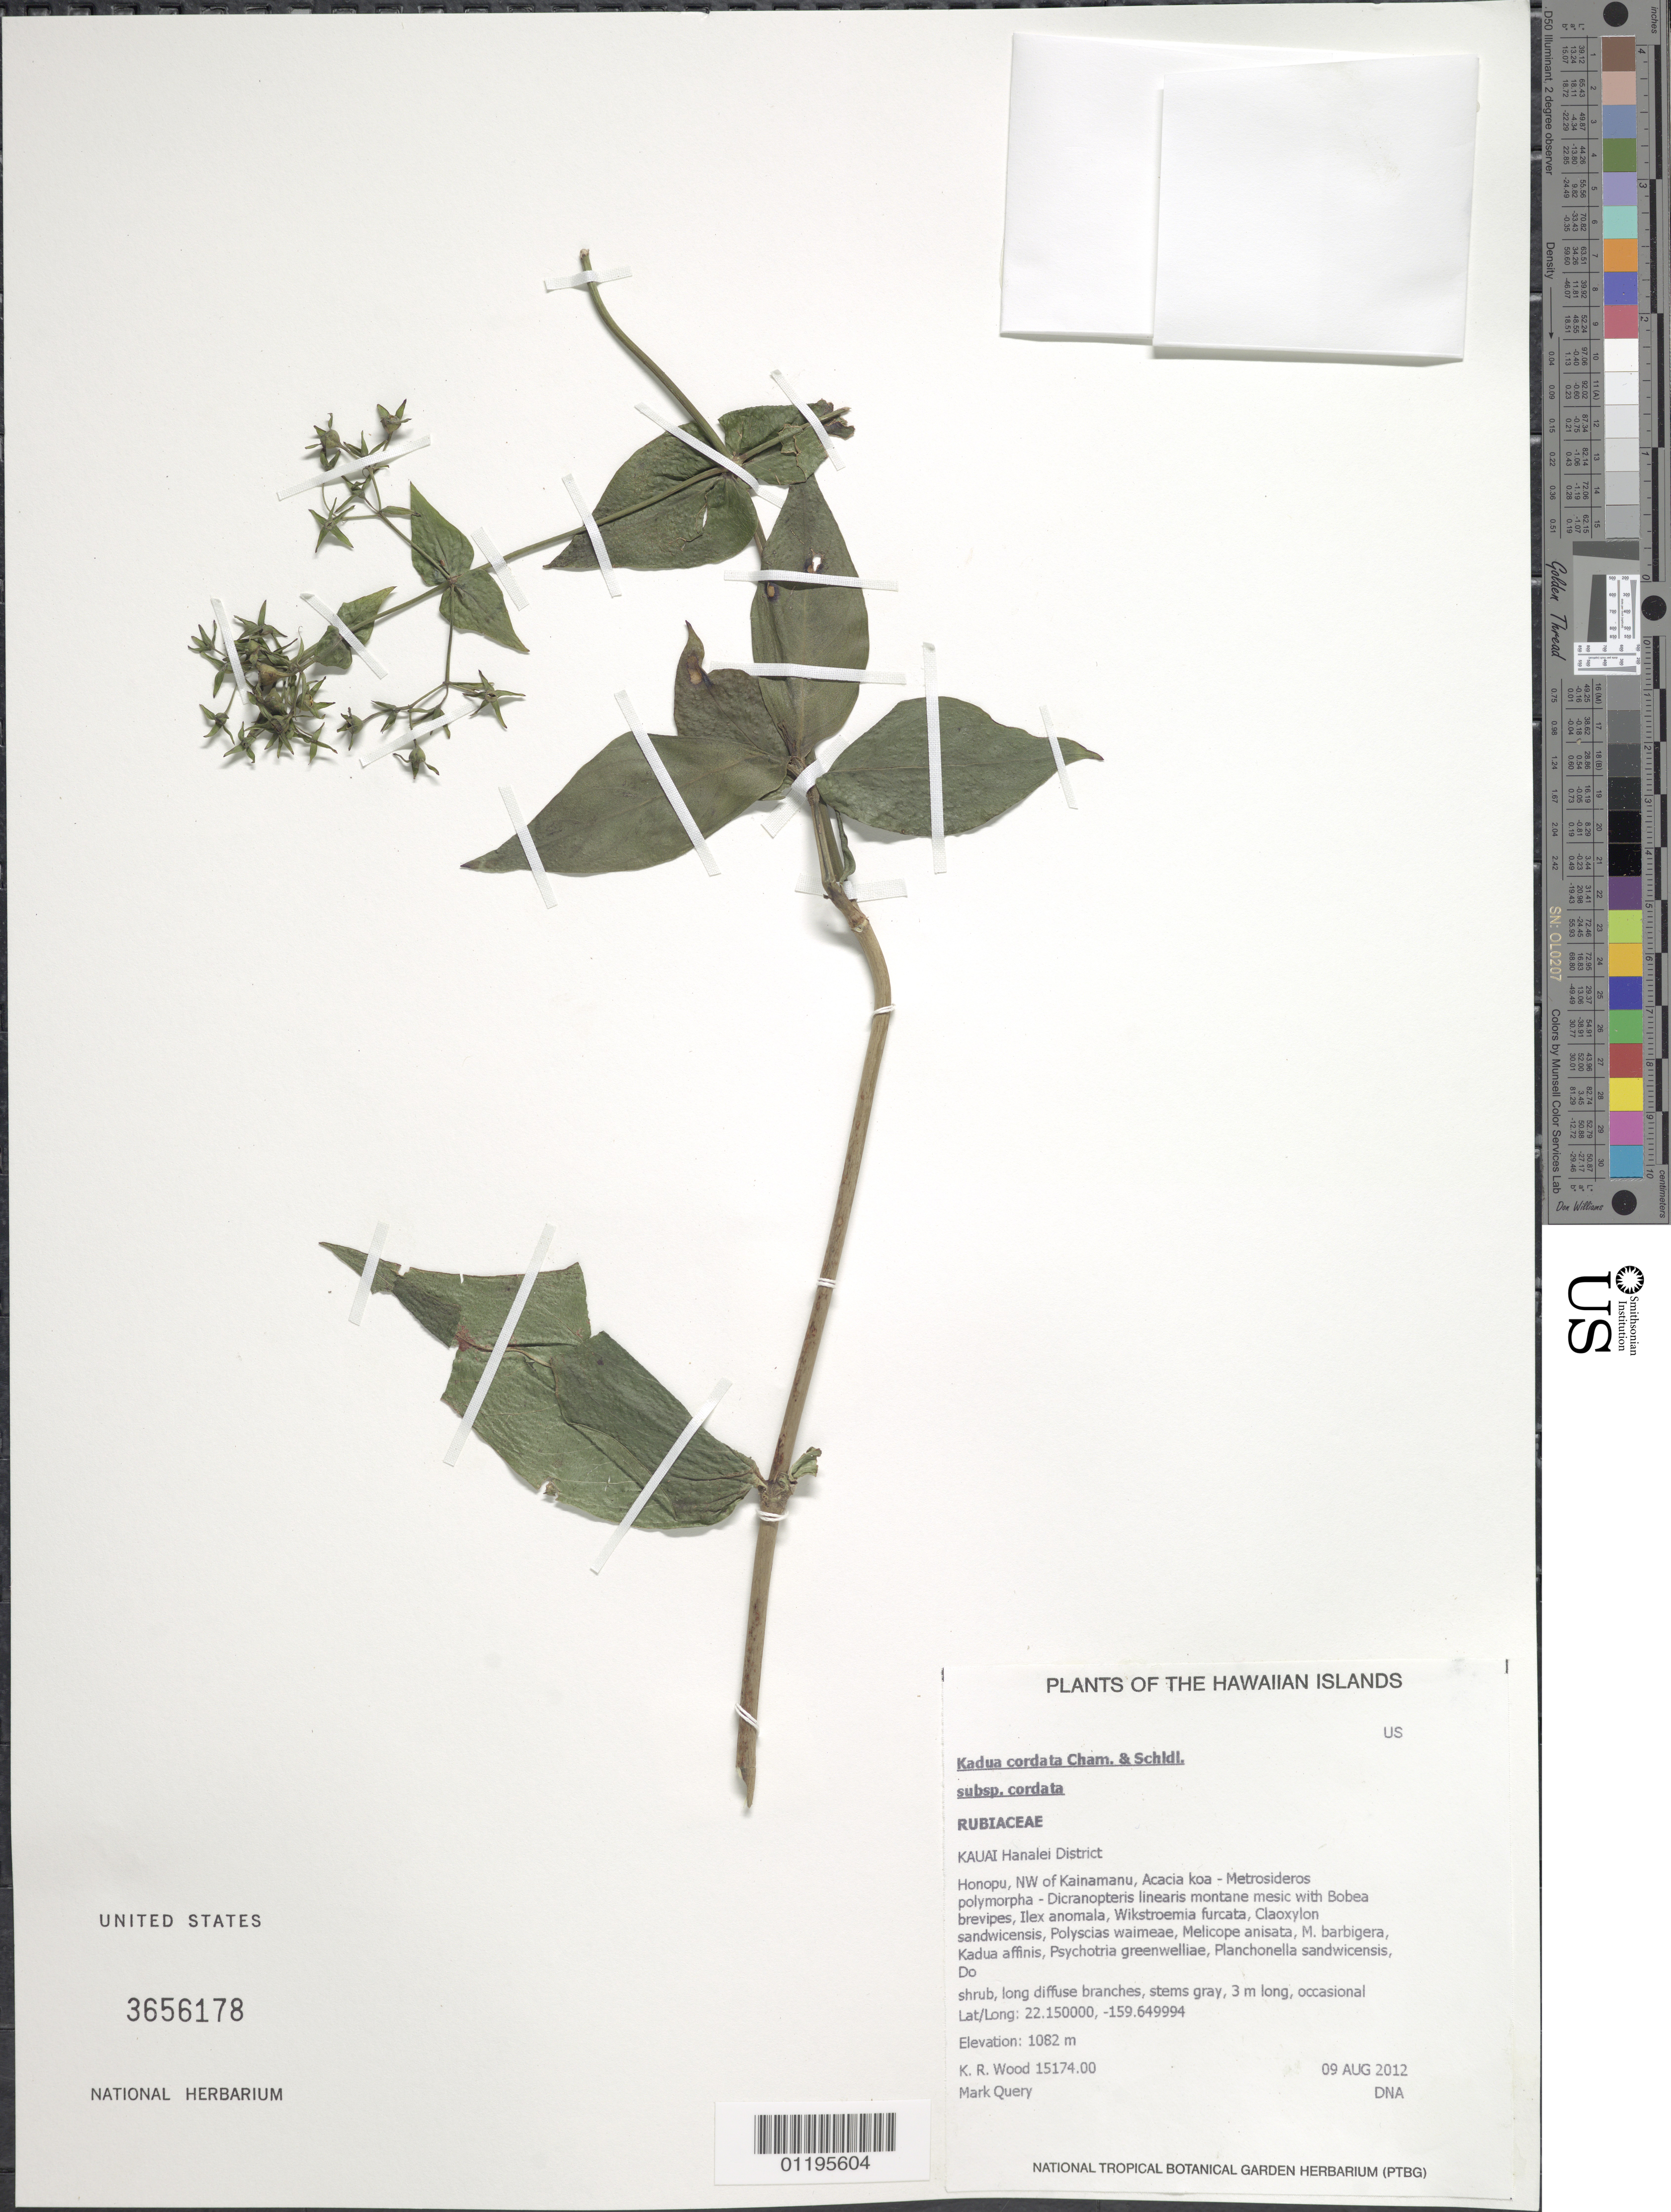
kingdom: Plantae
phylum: Tracheophyta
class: Magnoliopsida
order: Gentianales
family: Rubiaceae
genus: Kadua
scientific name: Kadua cordata subsp. cordata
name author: Cham. & Schltdl.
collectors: K. R. Wood & M. Query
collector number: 15174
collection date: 2012-08-09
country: United States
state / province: Hawaii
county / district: Kauai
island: Kaua'i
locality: Hanalei District, Honopu, NW of Kainamanu.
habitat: Montane mesic forest.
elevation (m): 1082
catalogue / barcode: US 3656178